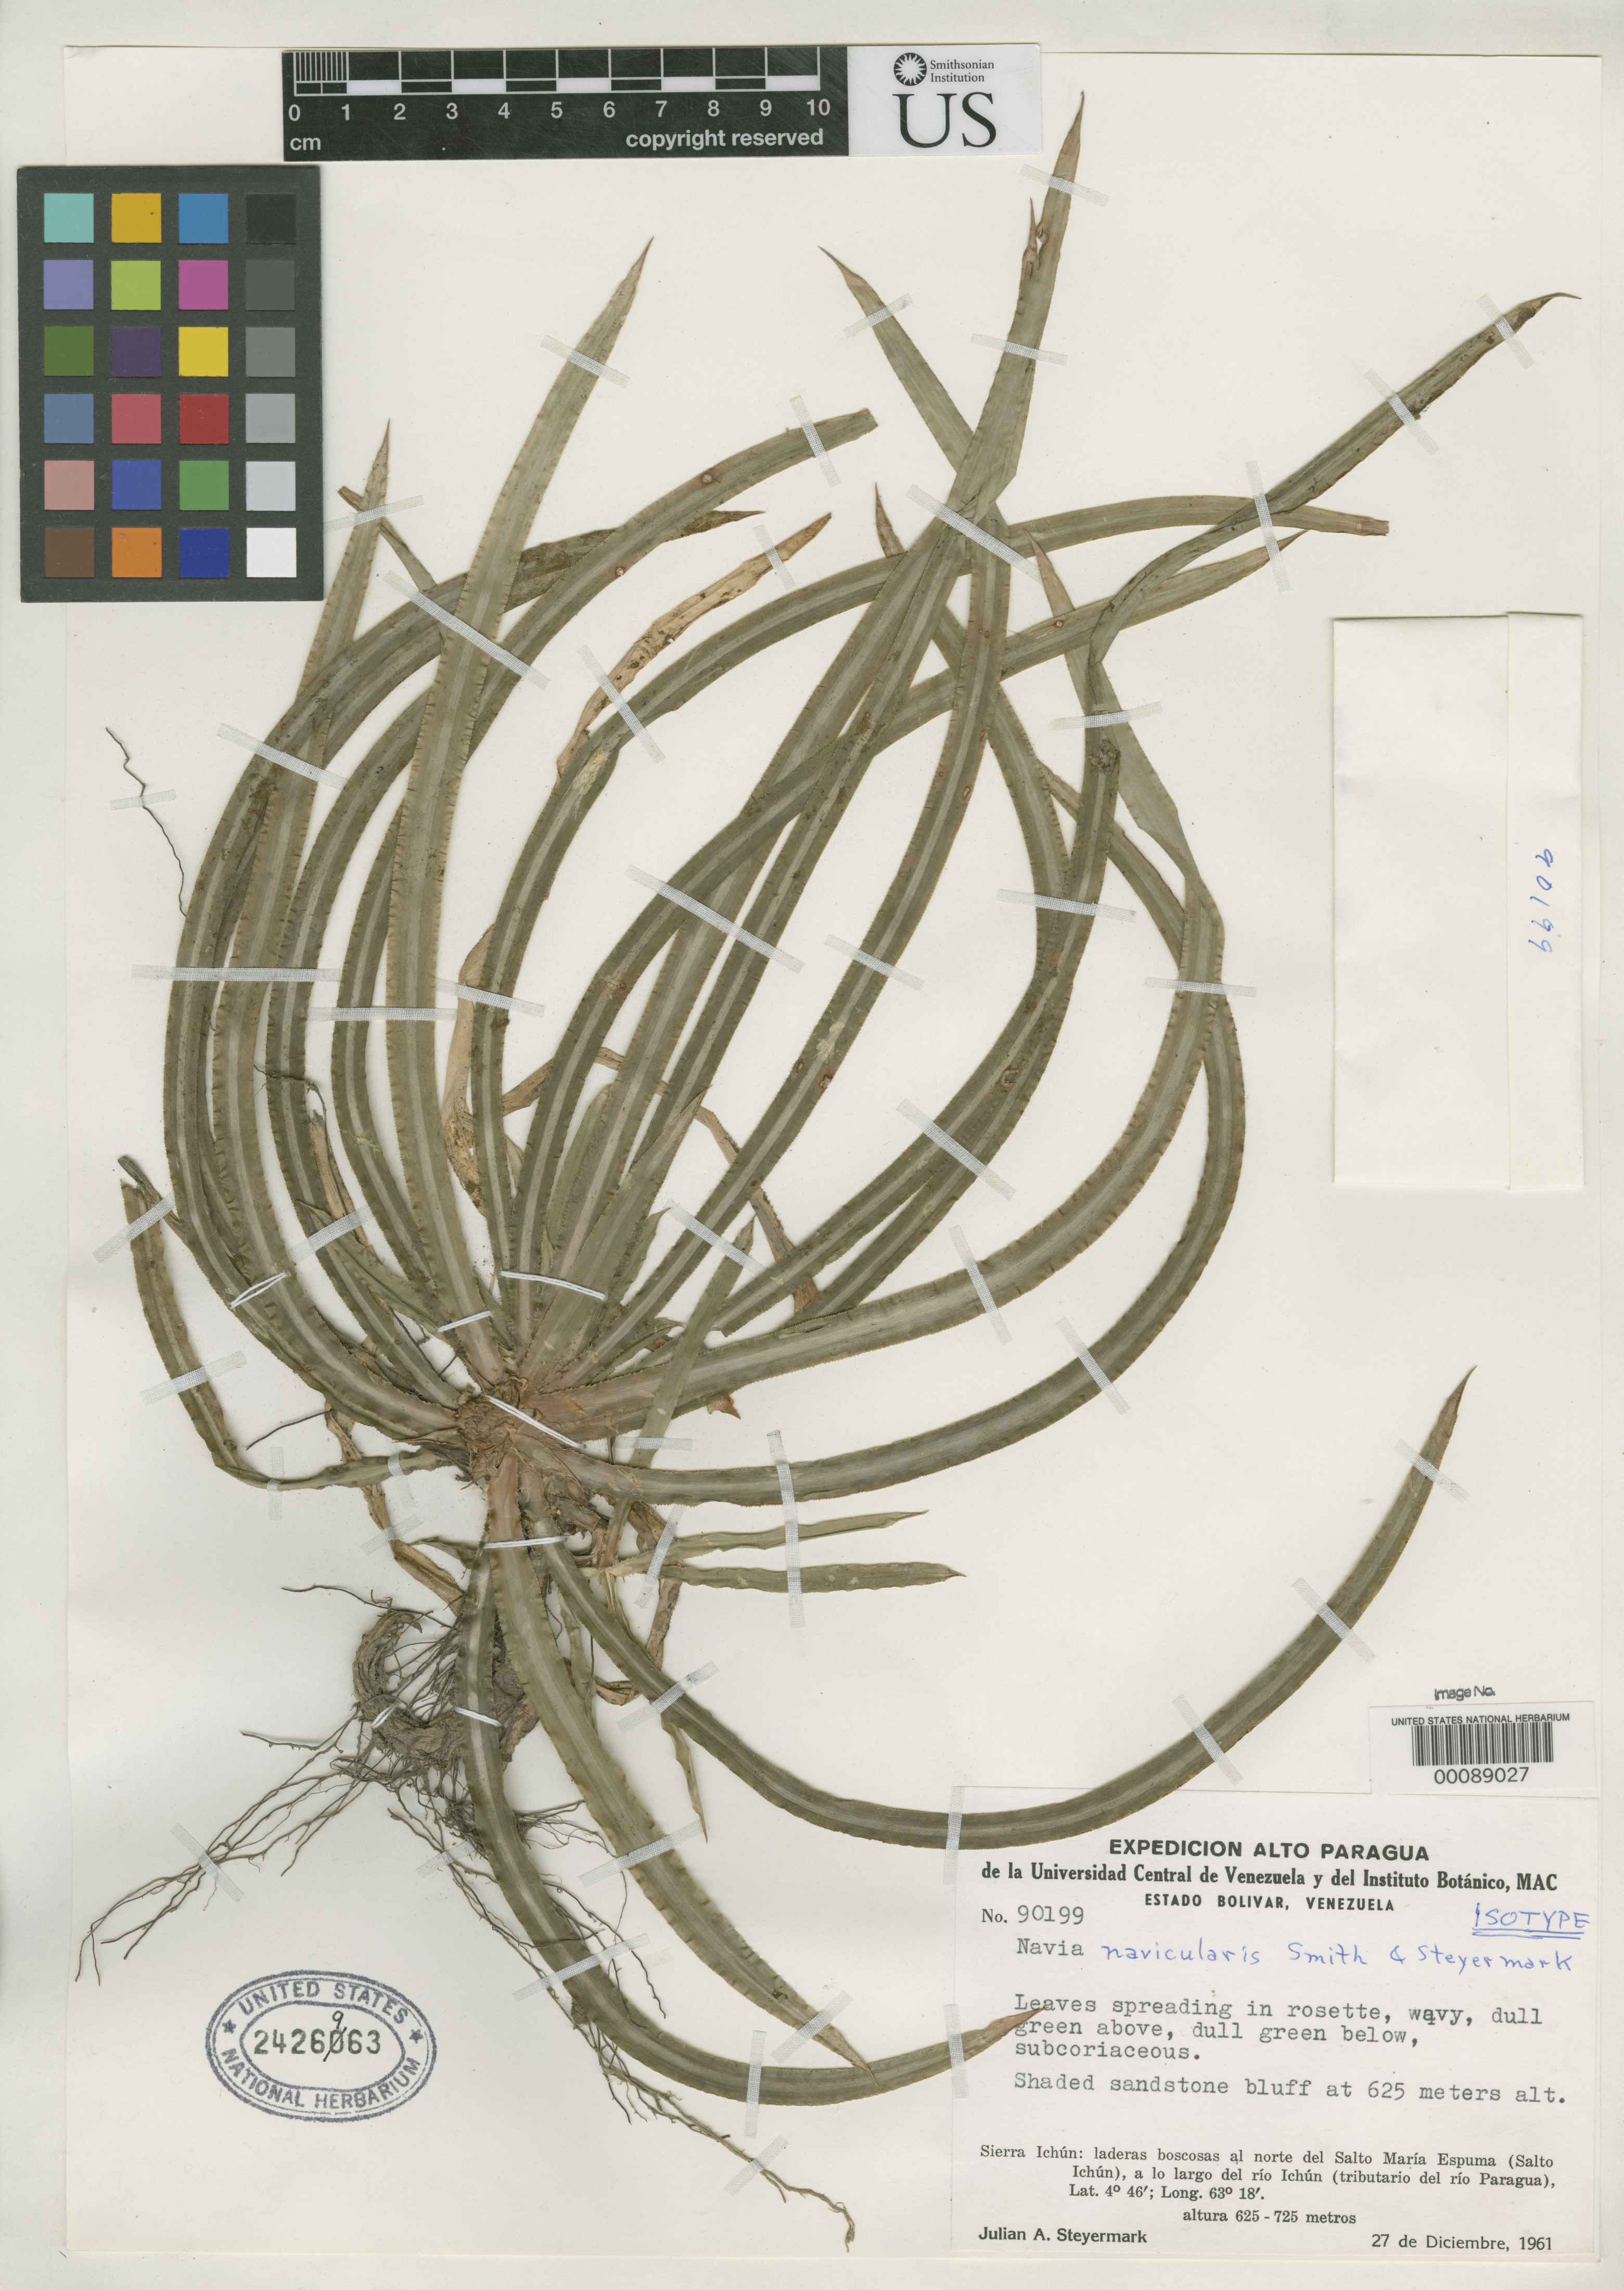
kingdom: Plantae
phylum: Tracheophyta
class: Liliopsida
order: Poales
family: Bromeliaceae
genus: Navia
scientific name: Navia navicularis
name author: L.B. Sm. & Steyerm.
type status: Isotype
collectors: J. Steyermark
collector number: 90199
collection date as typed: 27 Dec 1961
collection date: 1961-12-27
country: Venezuela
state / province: Bolivar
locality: Sierra Ichun, N of Salto Maria Espuma, Salto Ichun, largo del Rio Ichun, tributario del Rio Paragua. - (lat/long recorded as: lat=04:46:0:- long=063:18:0:-)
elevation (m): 625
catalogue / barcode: US 2426963